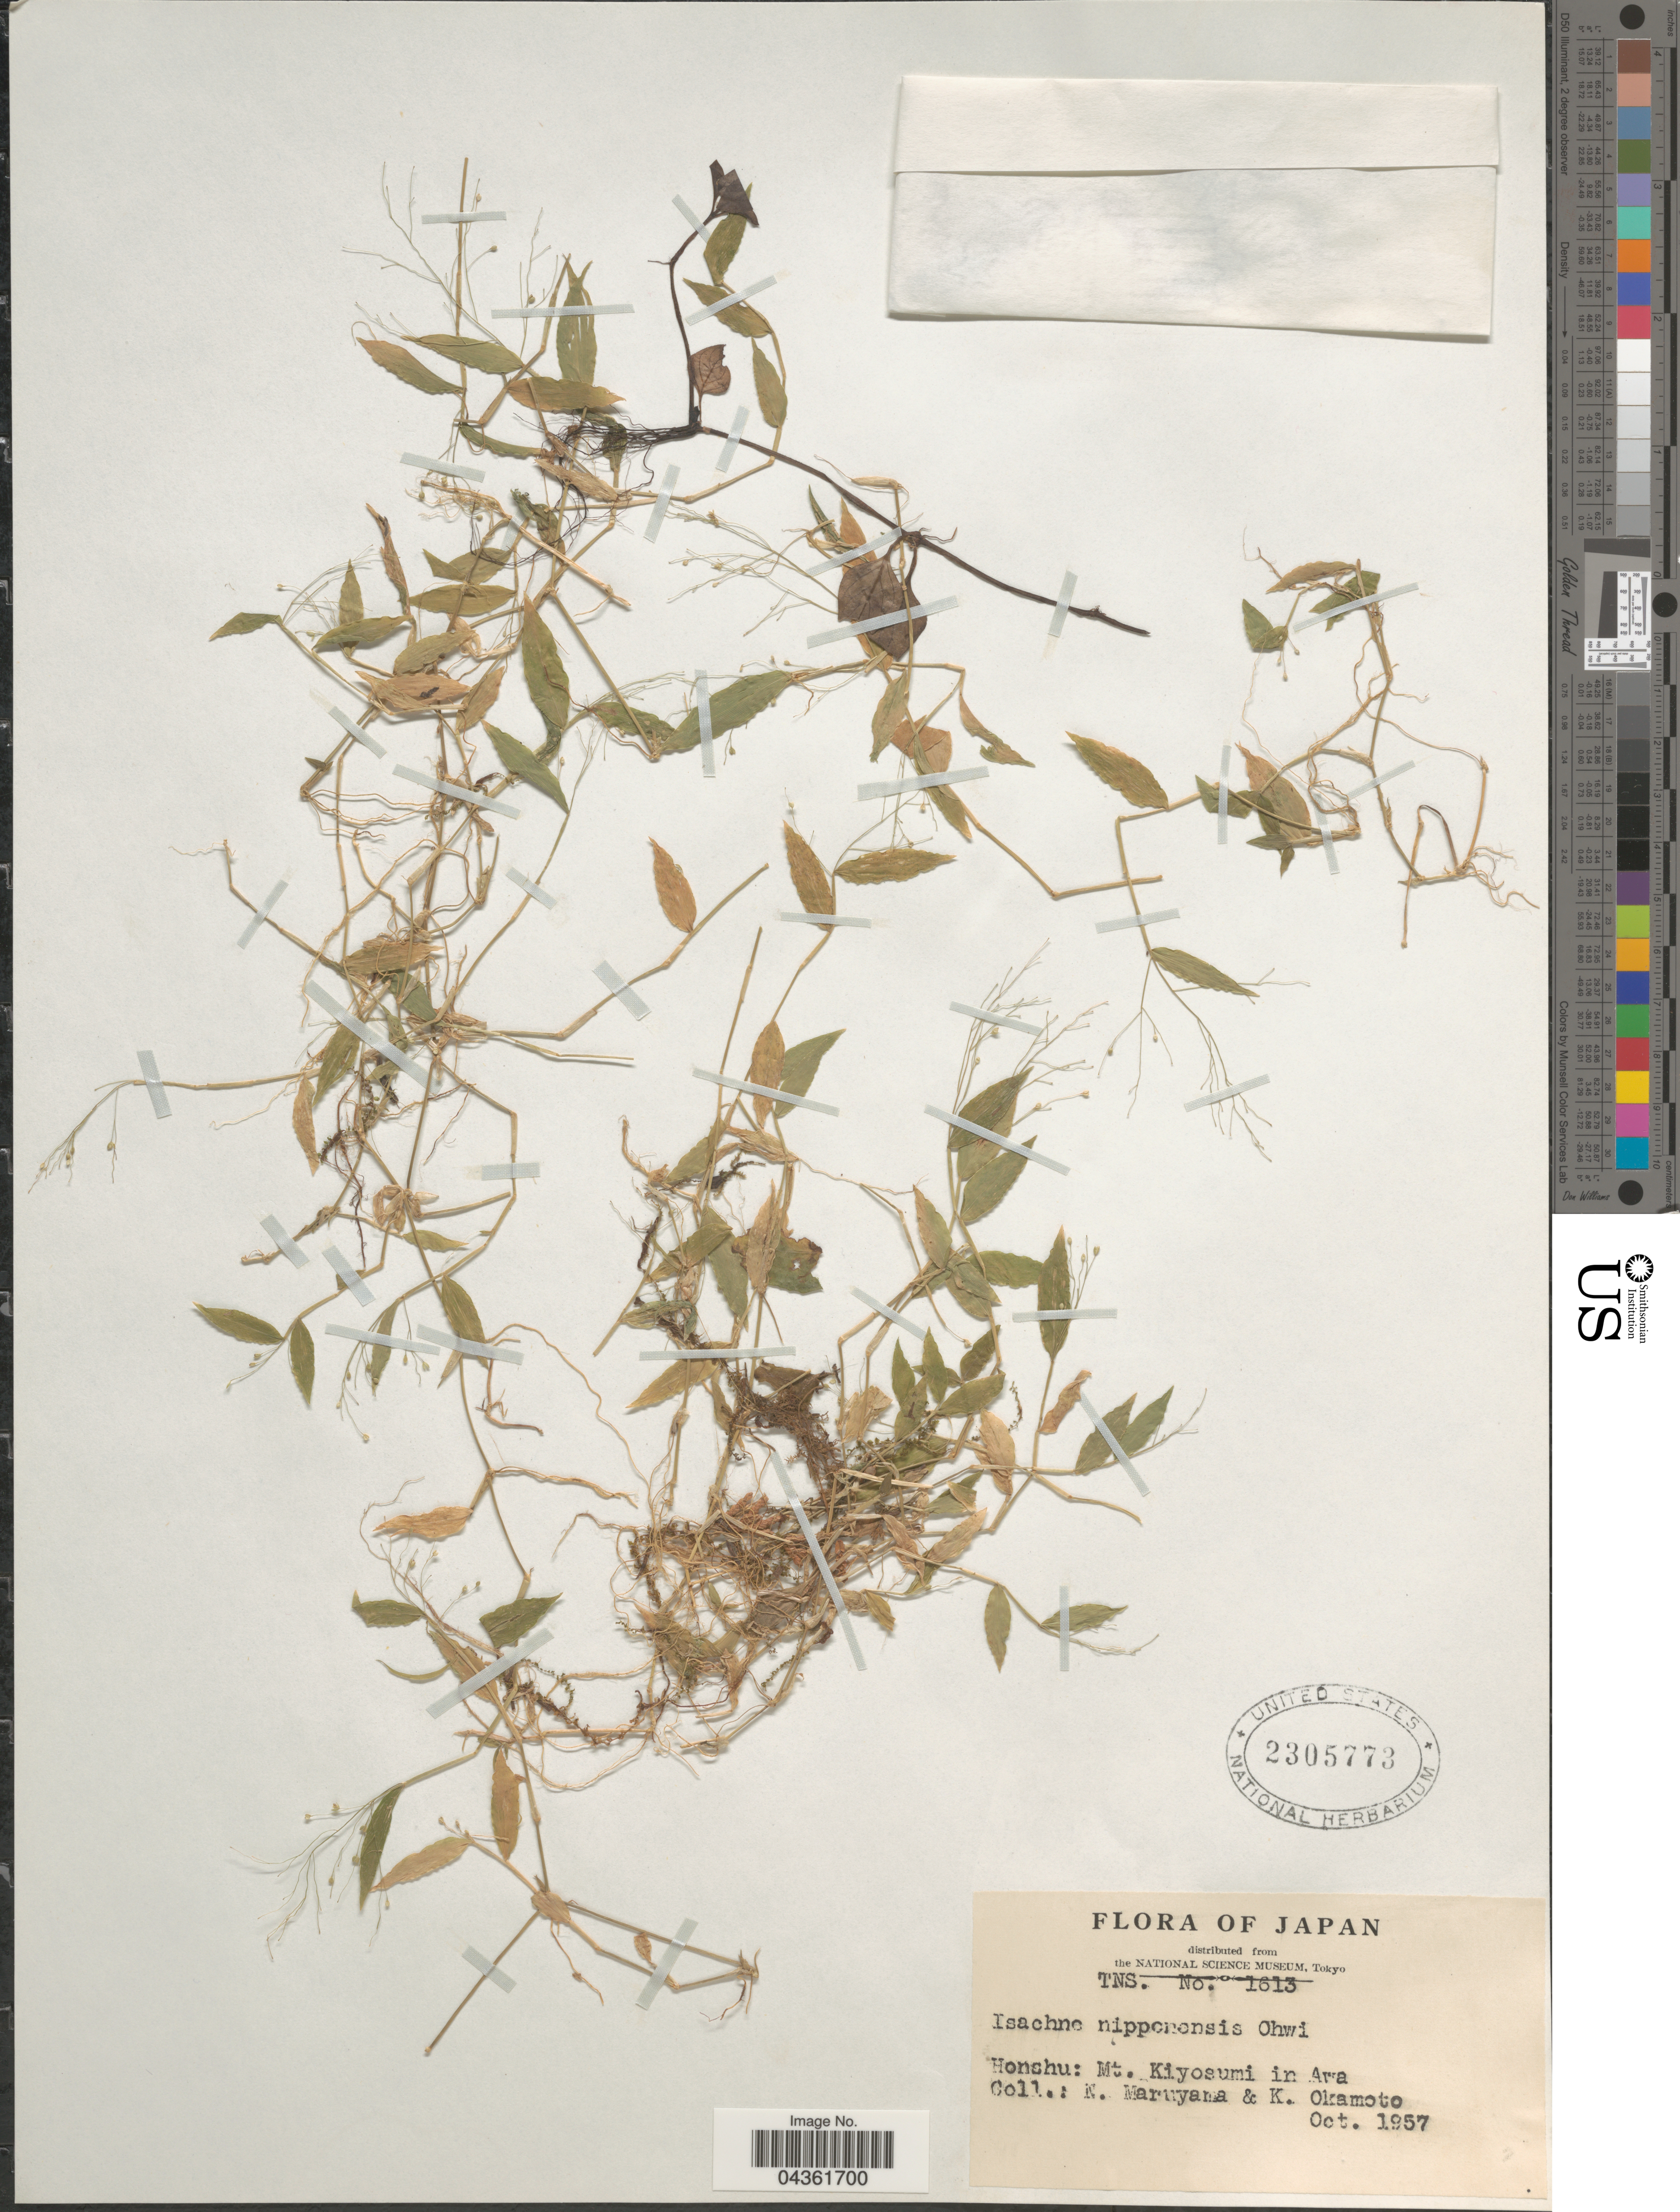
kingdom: Plantae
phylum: Tracheophyta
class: Liliopsida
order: Poales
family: Poaceae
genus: Isachne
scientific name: Isachne nipponensis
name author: Ohwi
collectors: N. Maruyama & K. Okamoto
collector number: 1613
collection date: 1957-10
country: Japan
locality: Honshu: Mt. Kiyosumi in Awa.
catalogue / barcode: US 2305773